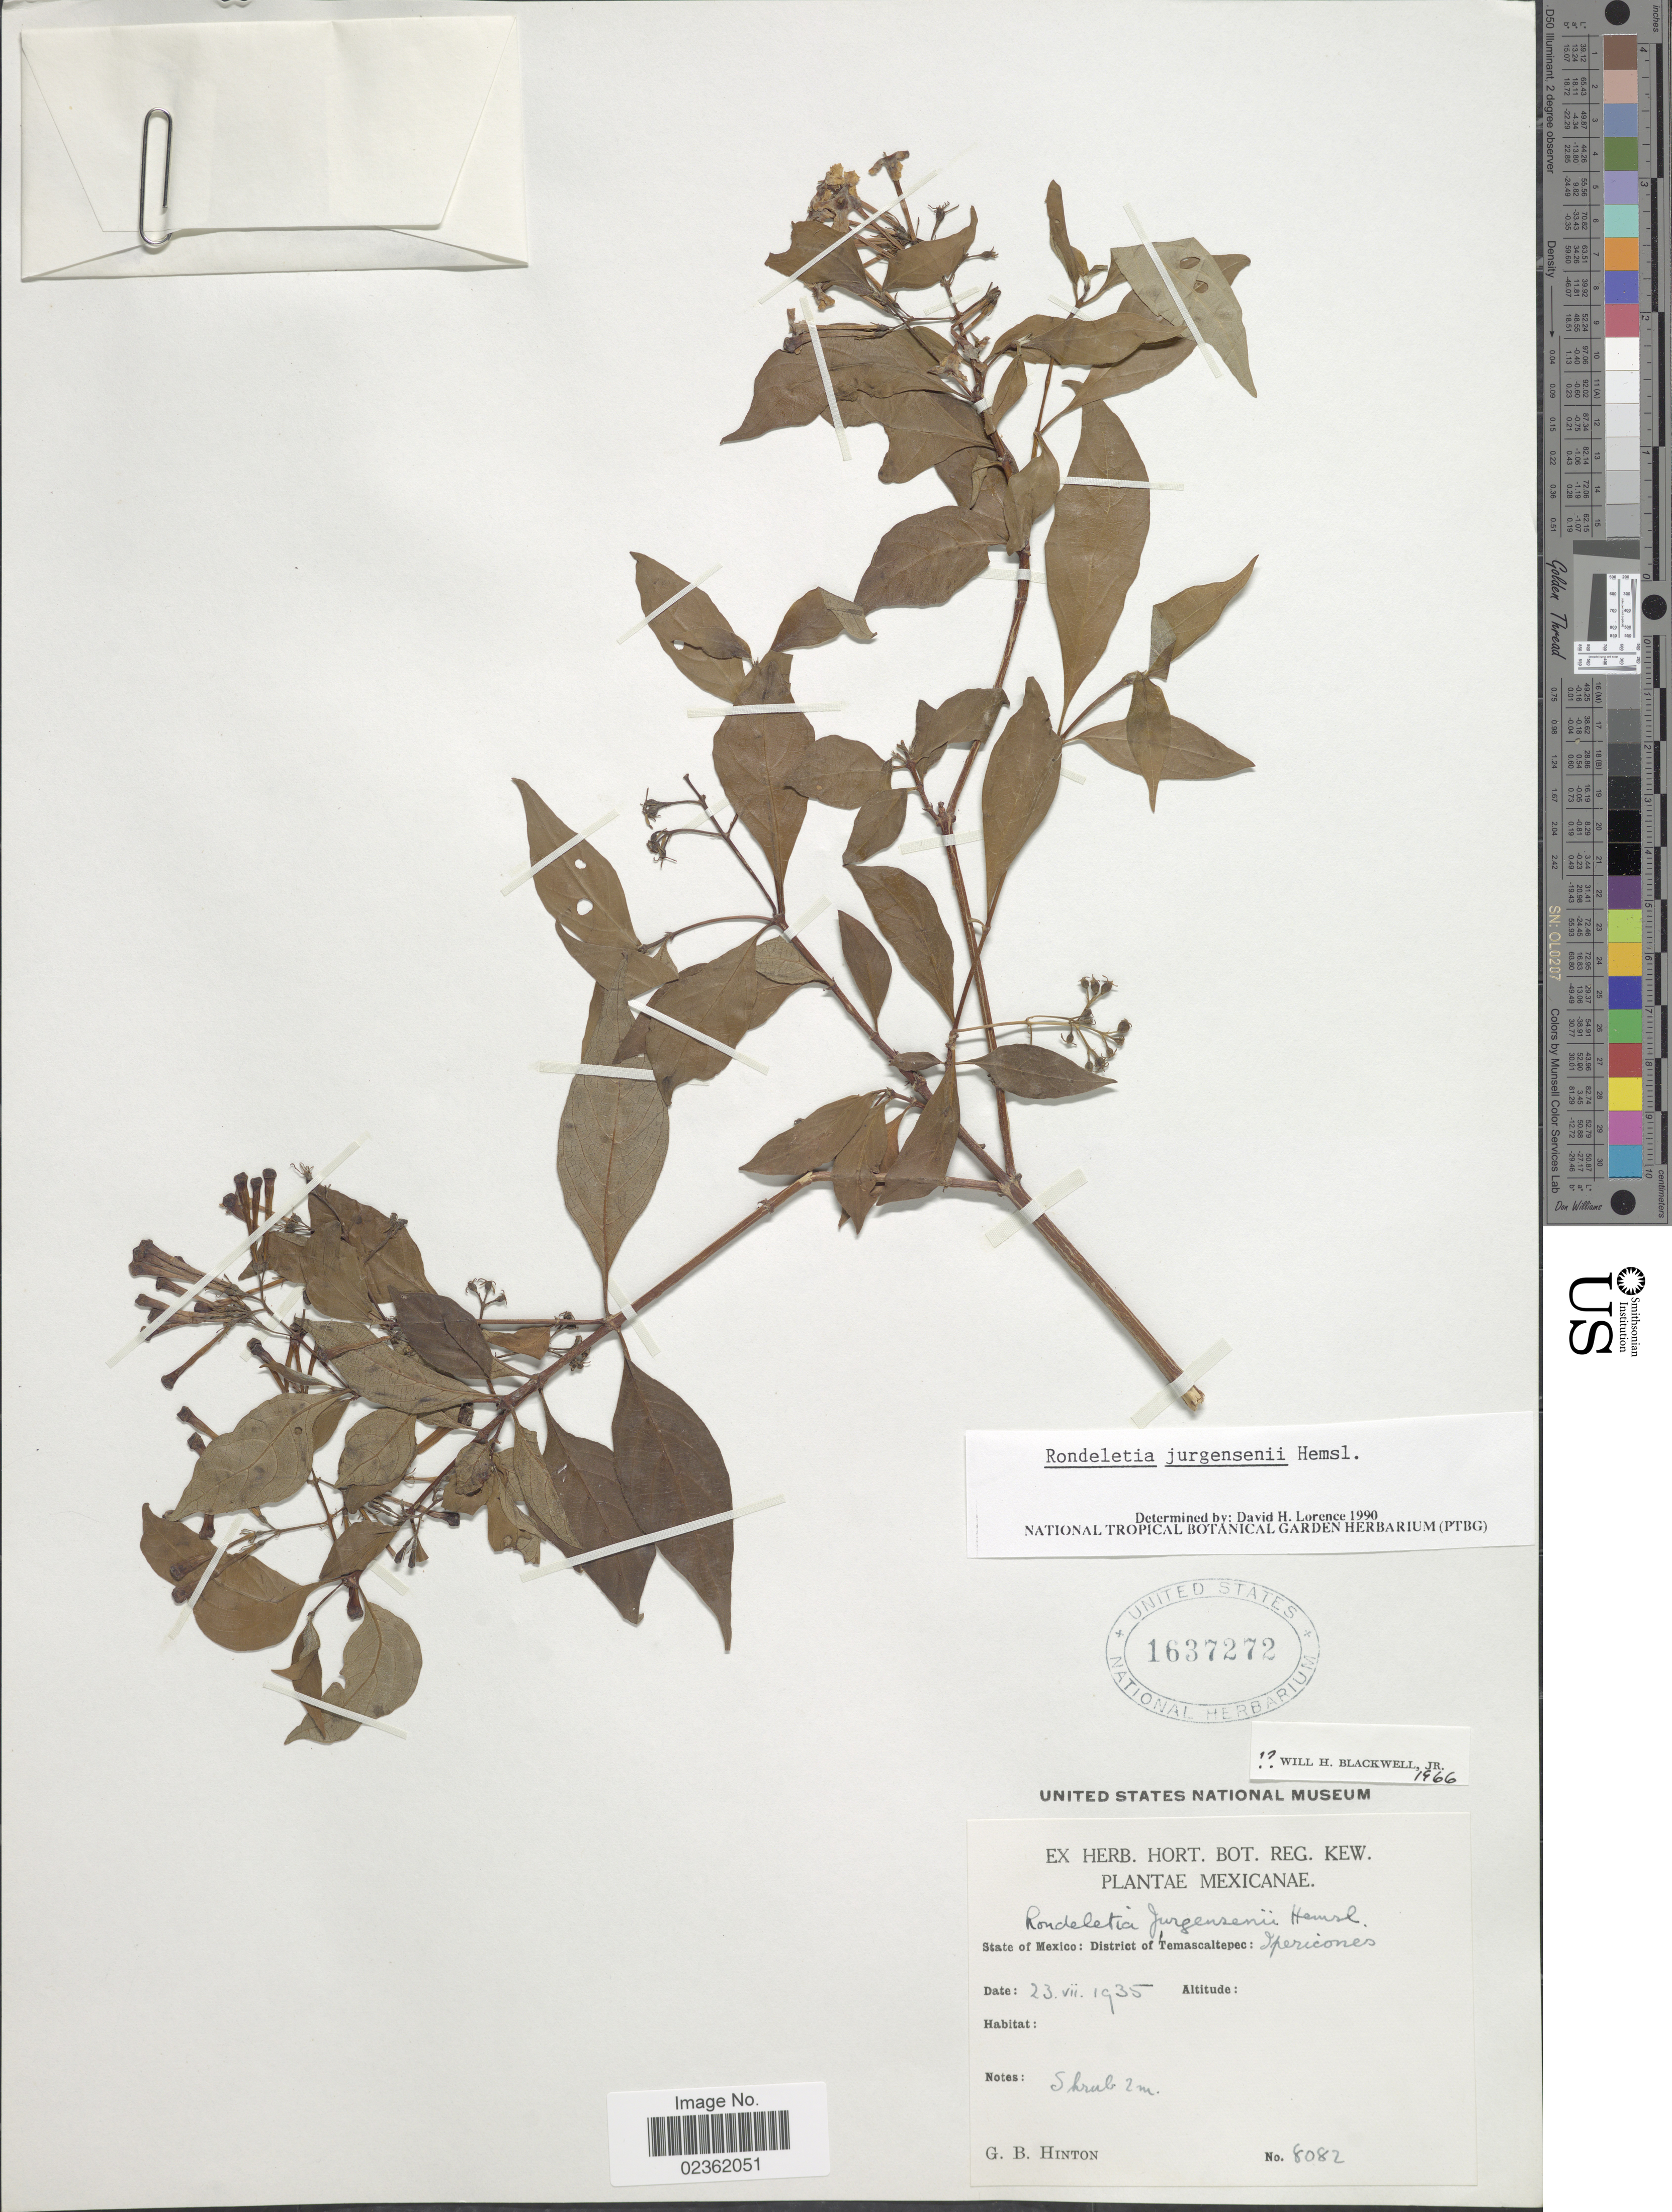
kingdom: Plantae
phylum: Tracheophyta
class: Magnoliopsida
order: Gentianales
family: Rubiaceae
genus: Rondeletia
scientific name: Rondeletia jurgensenii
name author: Hemsl.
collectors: G. B. Hinton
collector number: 8082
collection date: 1935-07-23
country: Mexico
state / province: México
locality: District of Temascaltepec: Spericones.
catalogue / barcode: US 1637272